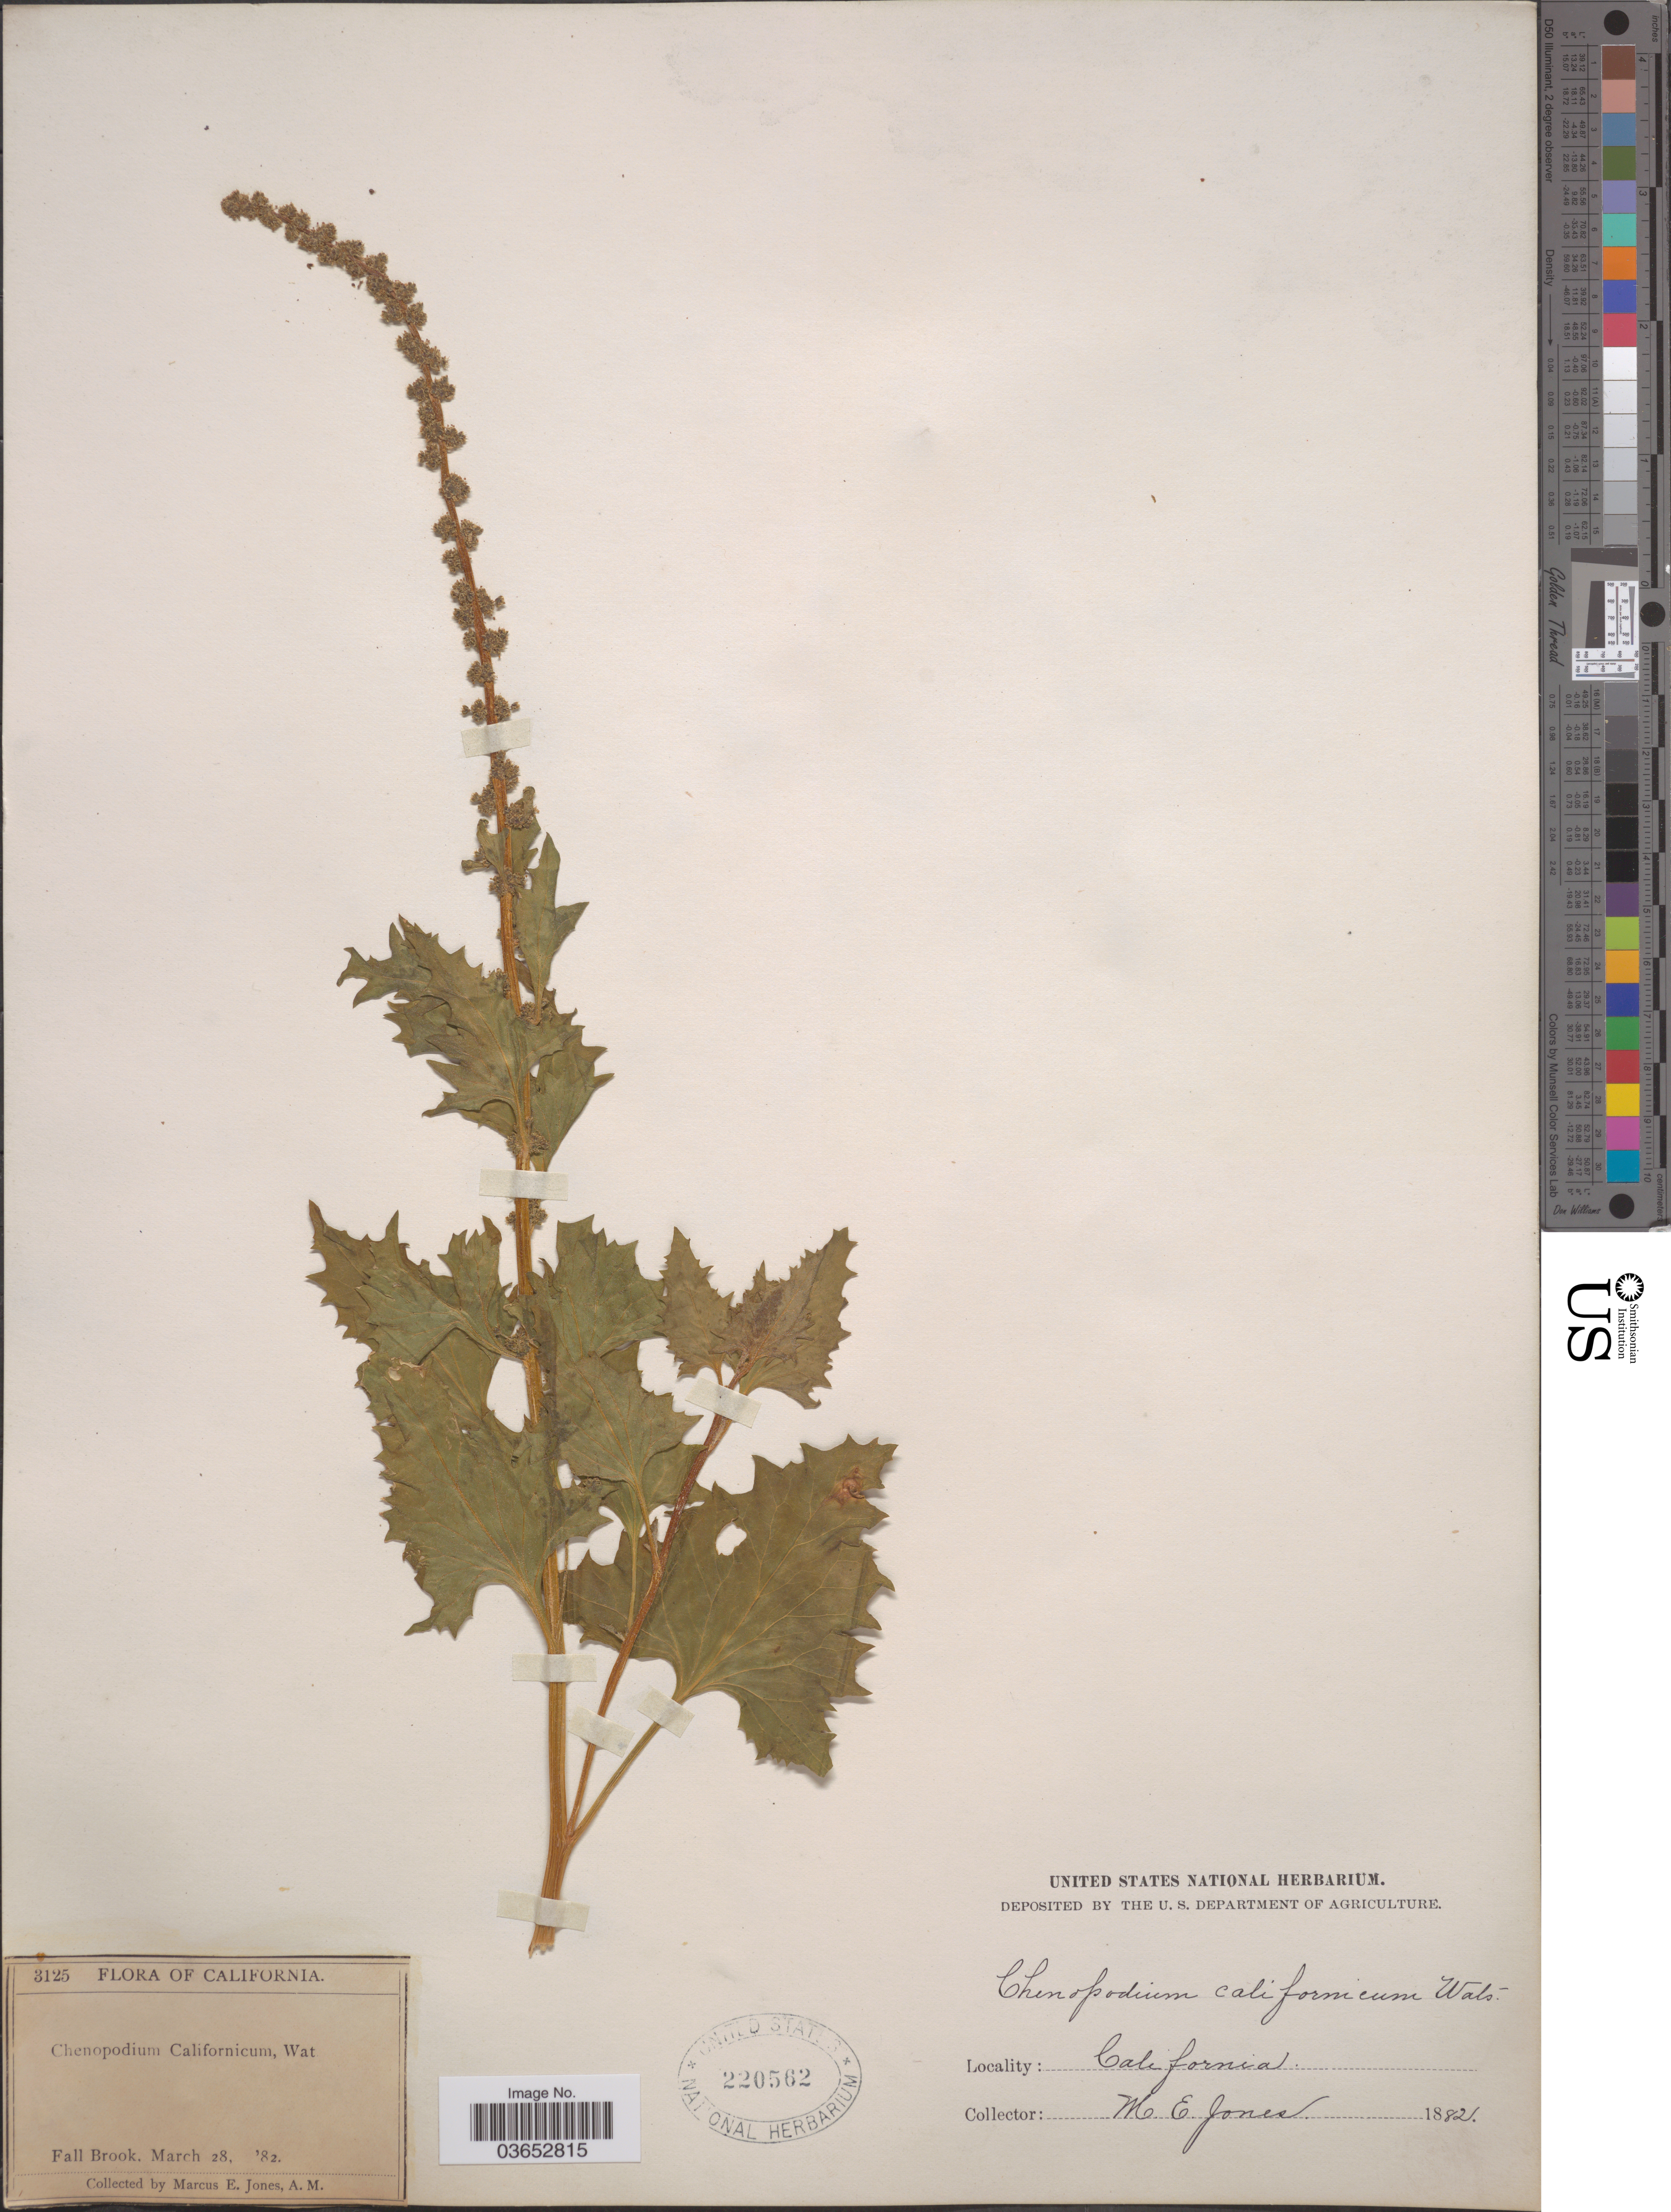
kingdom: Plantae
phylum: Tracheophyta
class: Magnoliopsida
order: Caryophyllales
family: Amaranthaceae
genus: Chenopodium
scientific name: Chenopodium californicum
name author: S. Watson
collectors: M. E. Jones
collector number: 3125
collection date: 1882-03-28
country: United States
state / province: California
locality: Fall Brook.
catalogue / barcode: US 220562